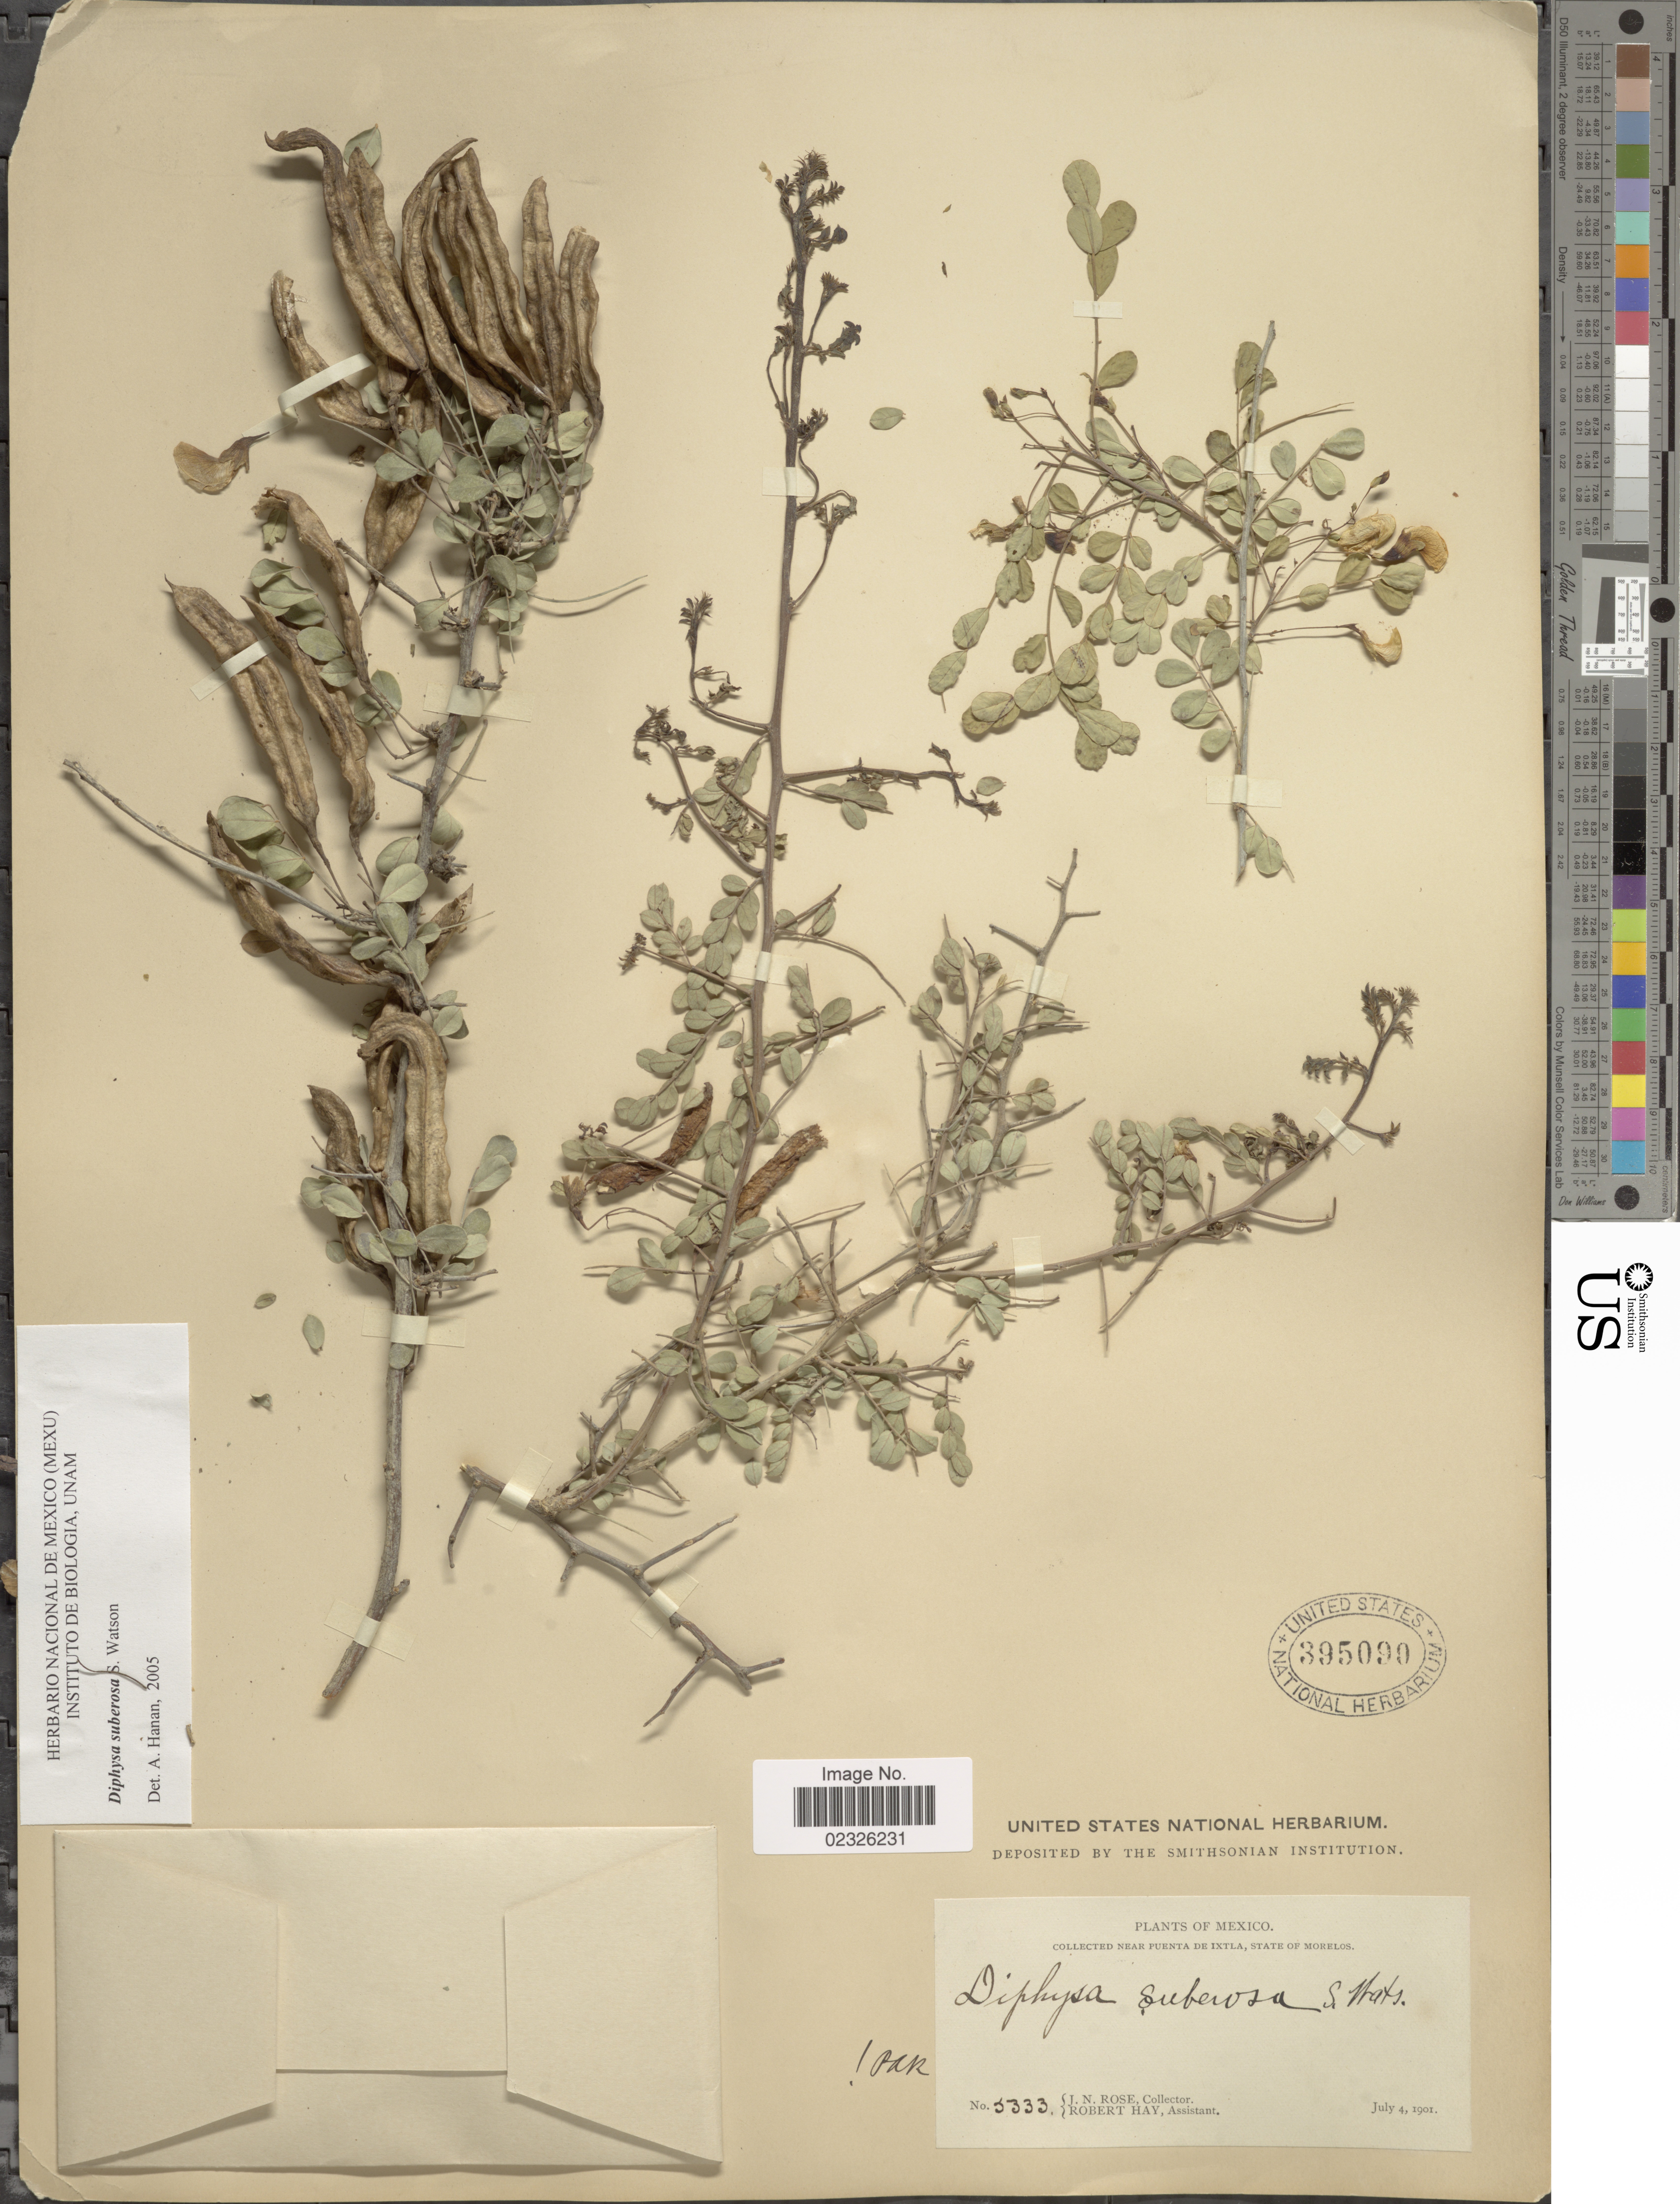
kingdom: Plantae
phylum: Tracheophyta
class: Magnoliopsida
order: Fabales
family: Fabaceae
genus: Diphysa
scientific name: Diphysa suberosa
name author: S. Watson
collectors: J. N. Rose & R. Hay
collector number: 5333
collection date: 1901-07-04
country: Mexico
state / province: Morelos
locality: Near Puenta de Ixtla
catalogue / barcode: US 395090